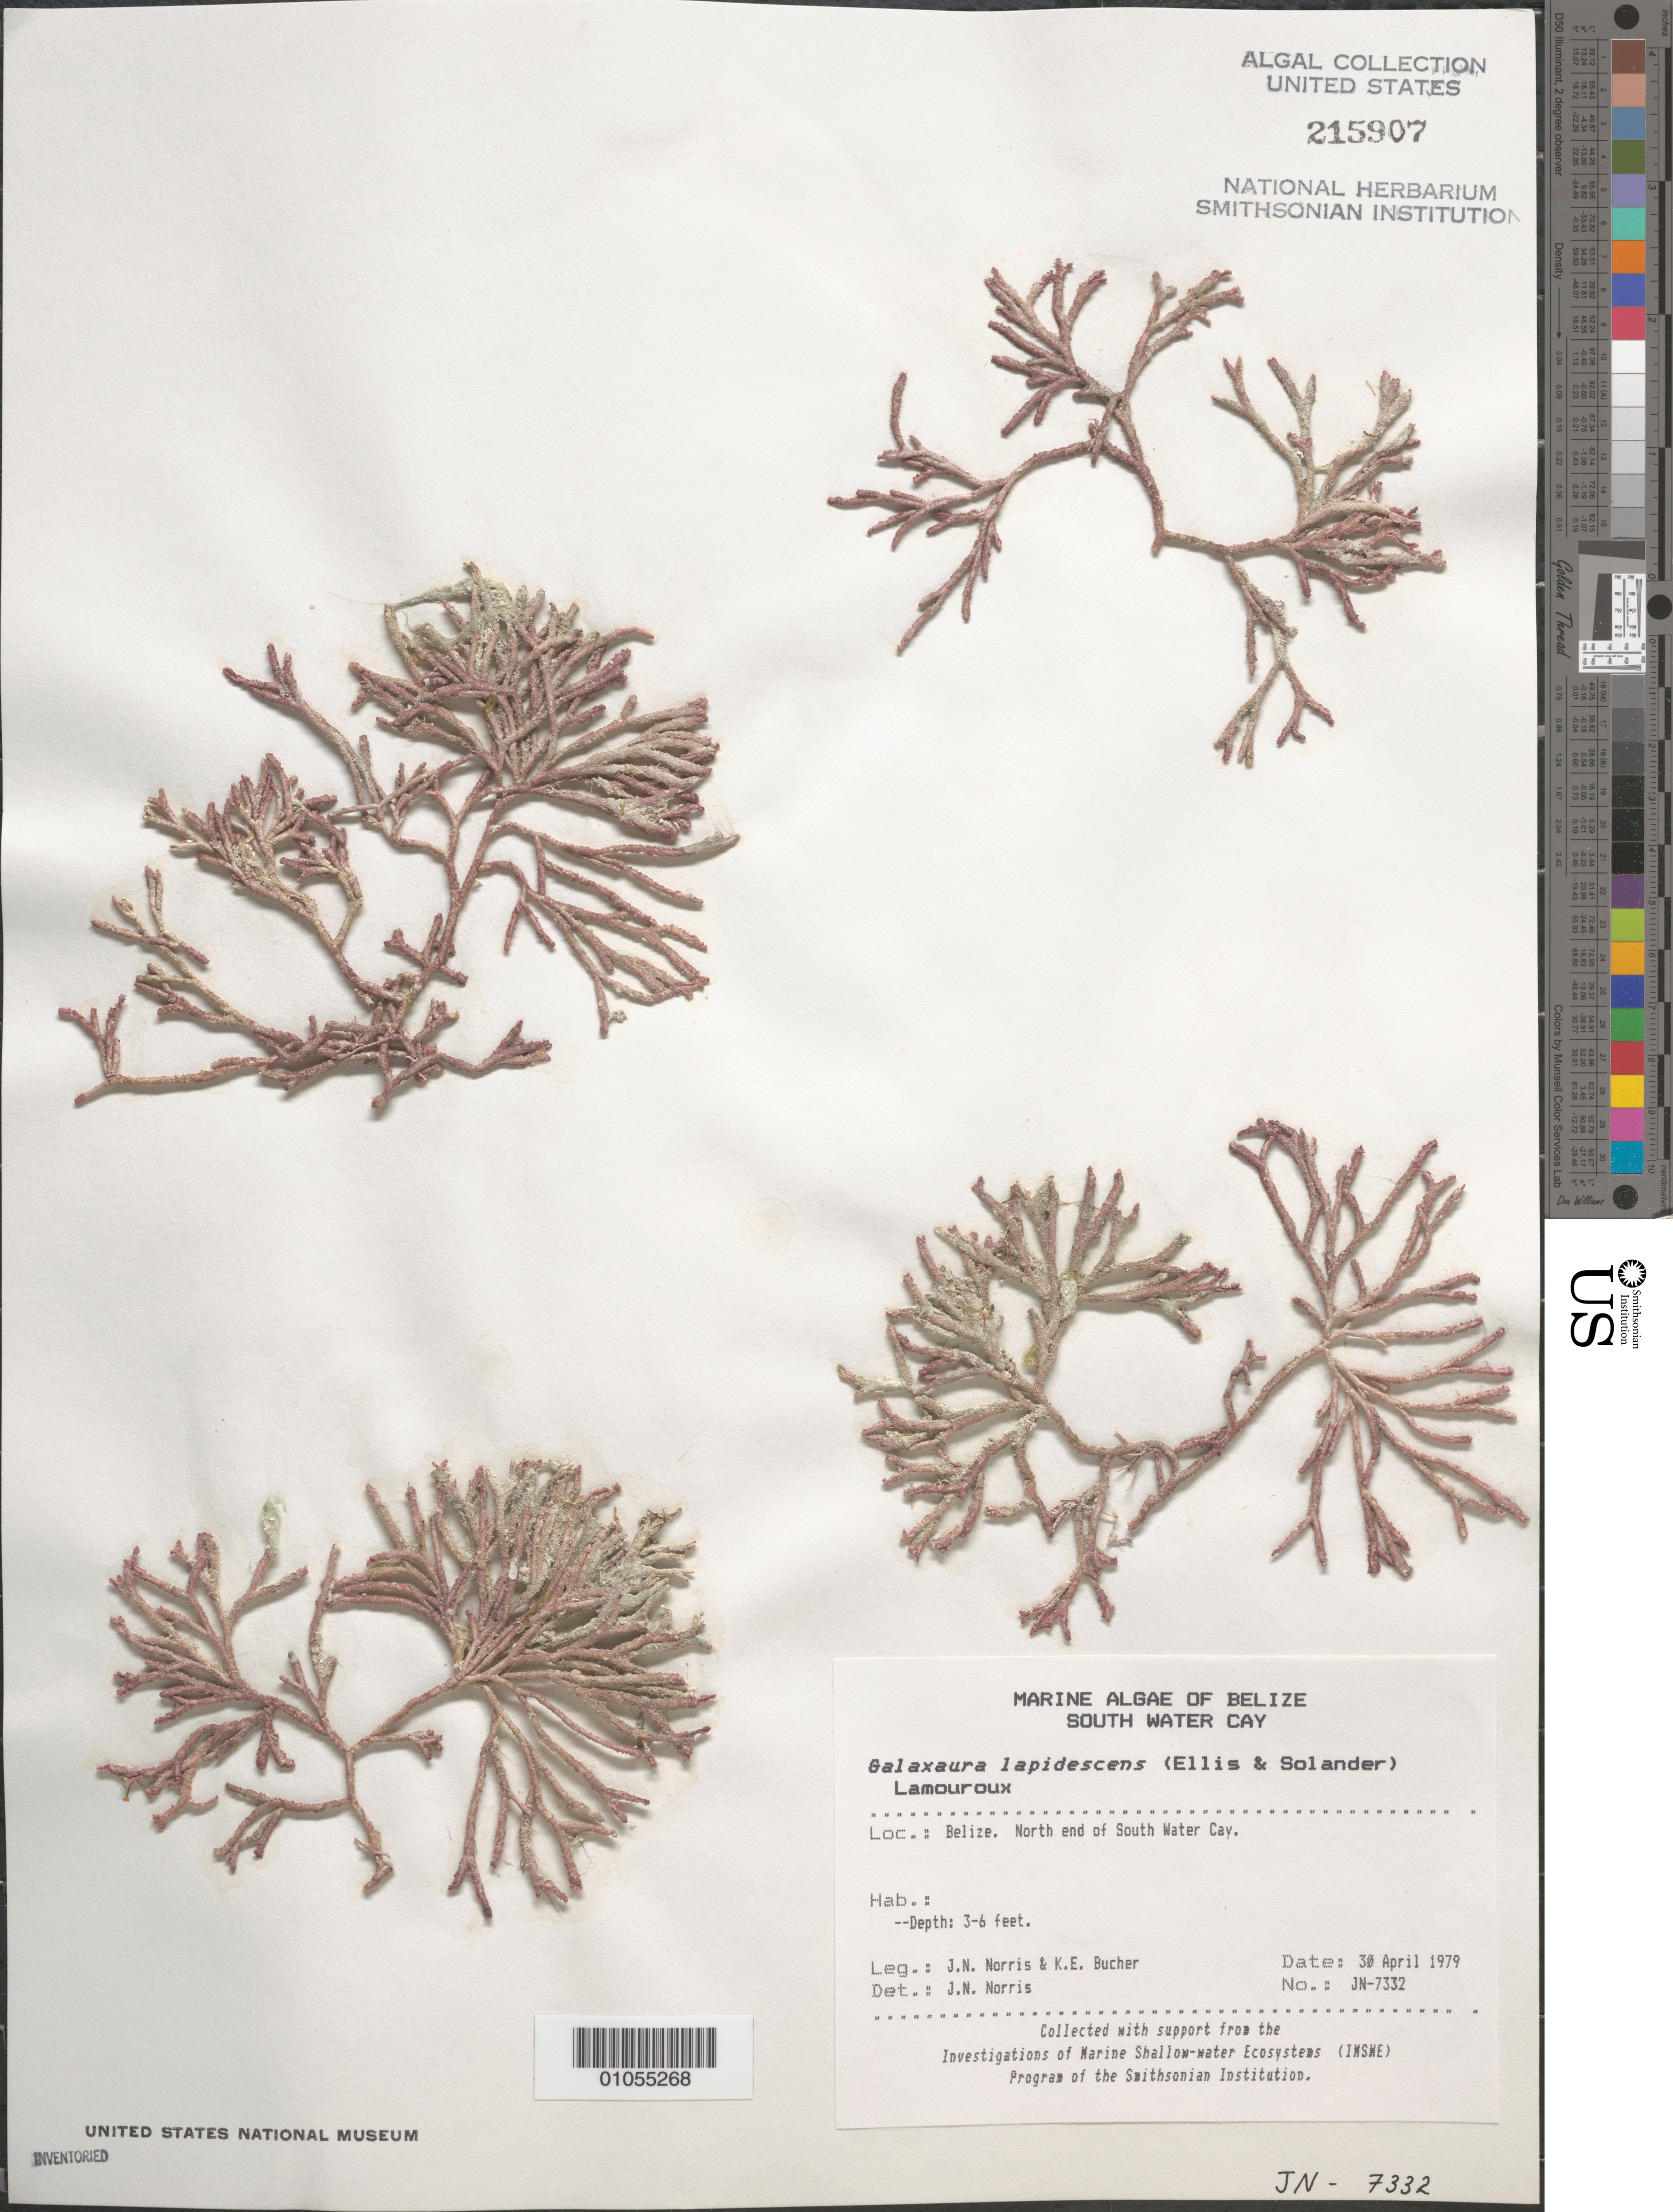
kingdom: Plantae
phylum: Rhodophyta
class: Florideophyceae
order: Nemaliales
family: Galaxauraceae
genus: Galaxaura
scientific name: Galaxaura rugosa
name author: (Ellis & Sol.) J.V.Lamouroux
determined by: Algae name updating Project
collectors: J. N. Norris & K. E. Bucher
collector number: JN-7332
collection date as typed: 30 Apr 1979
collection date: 1979-04-30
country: Belize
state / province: Stann Creek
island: South Water Cay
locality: North end of the cay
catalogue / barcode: US 215907